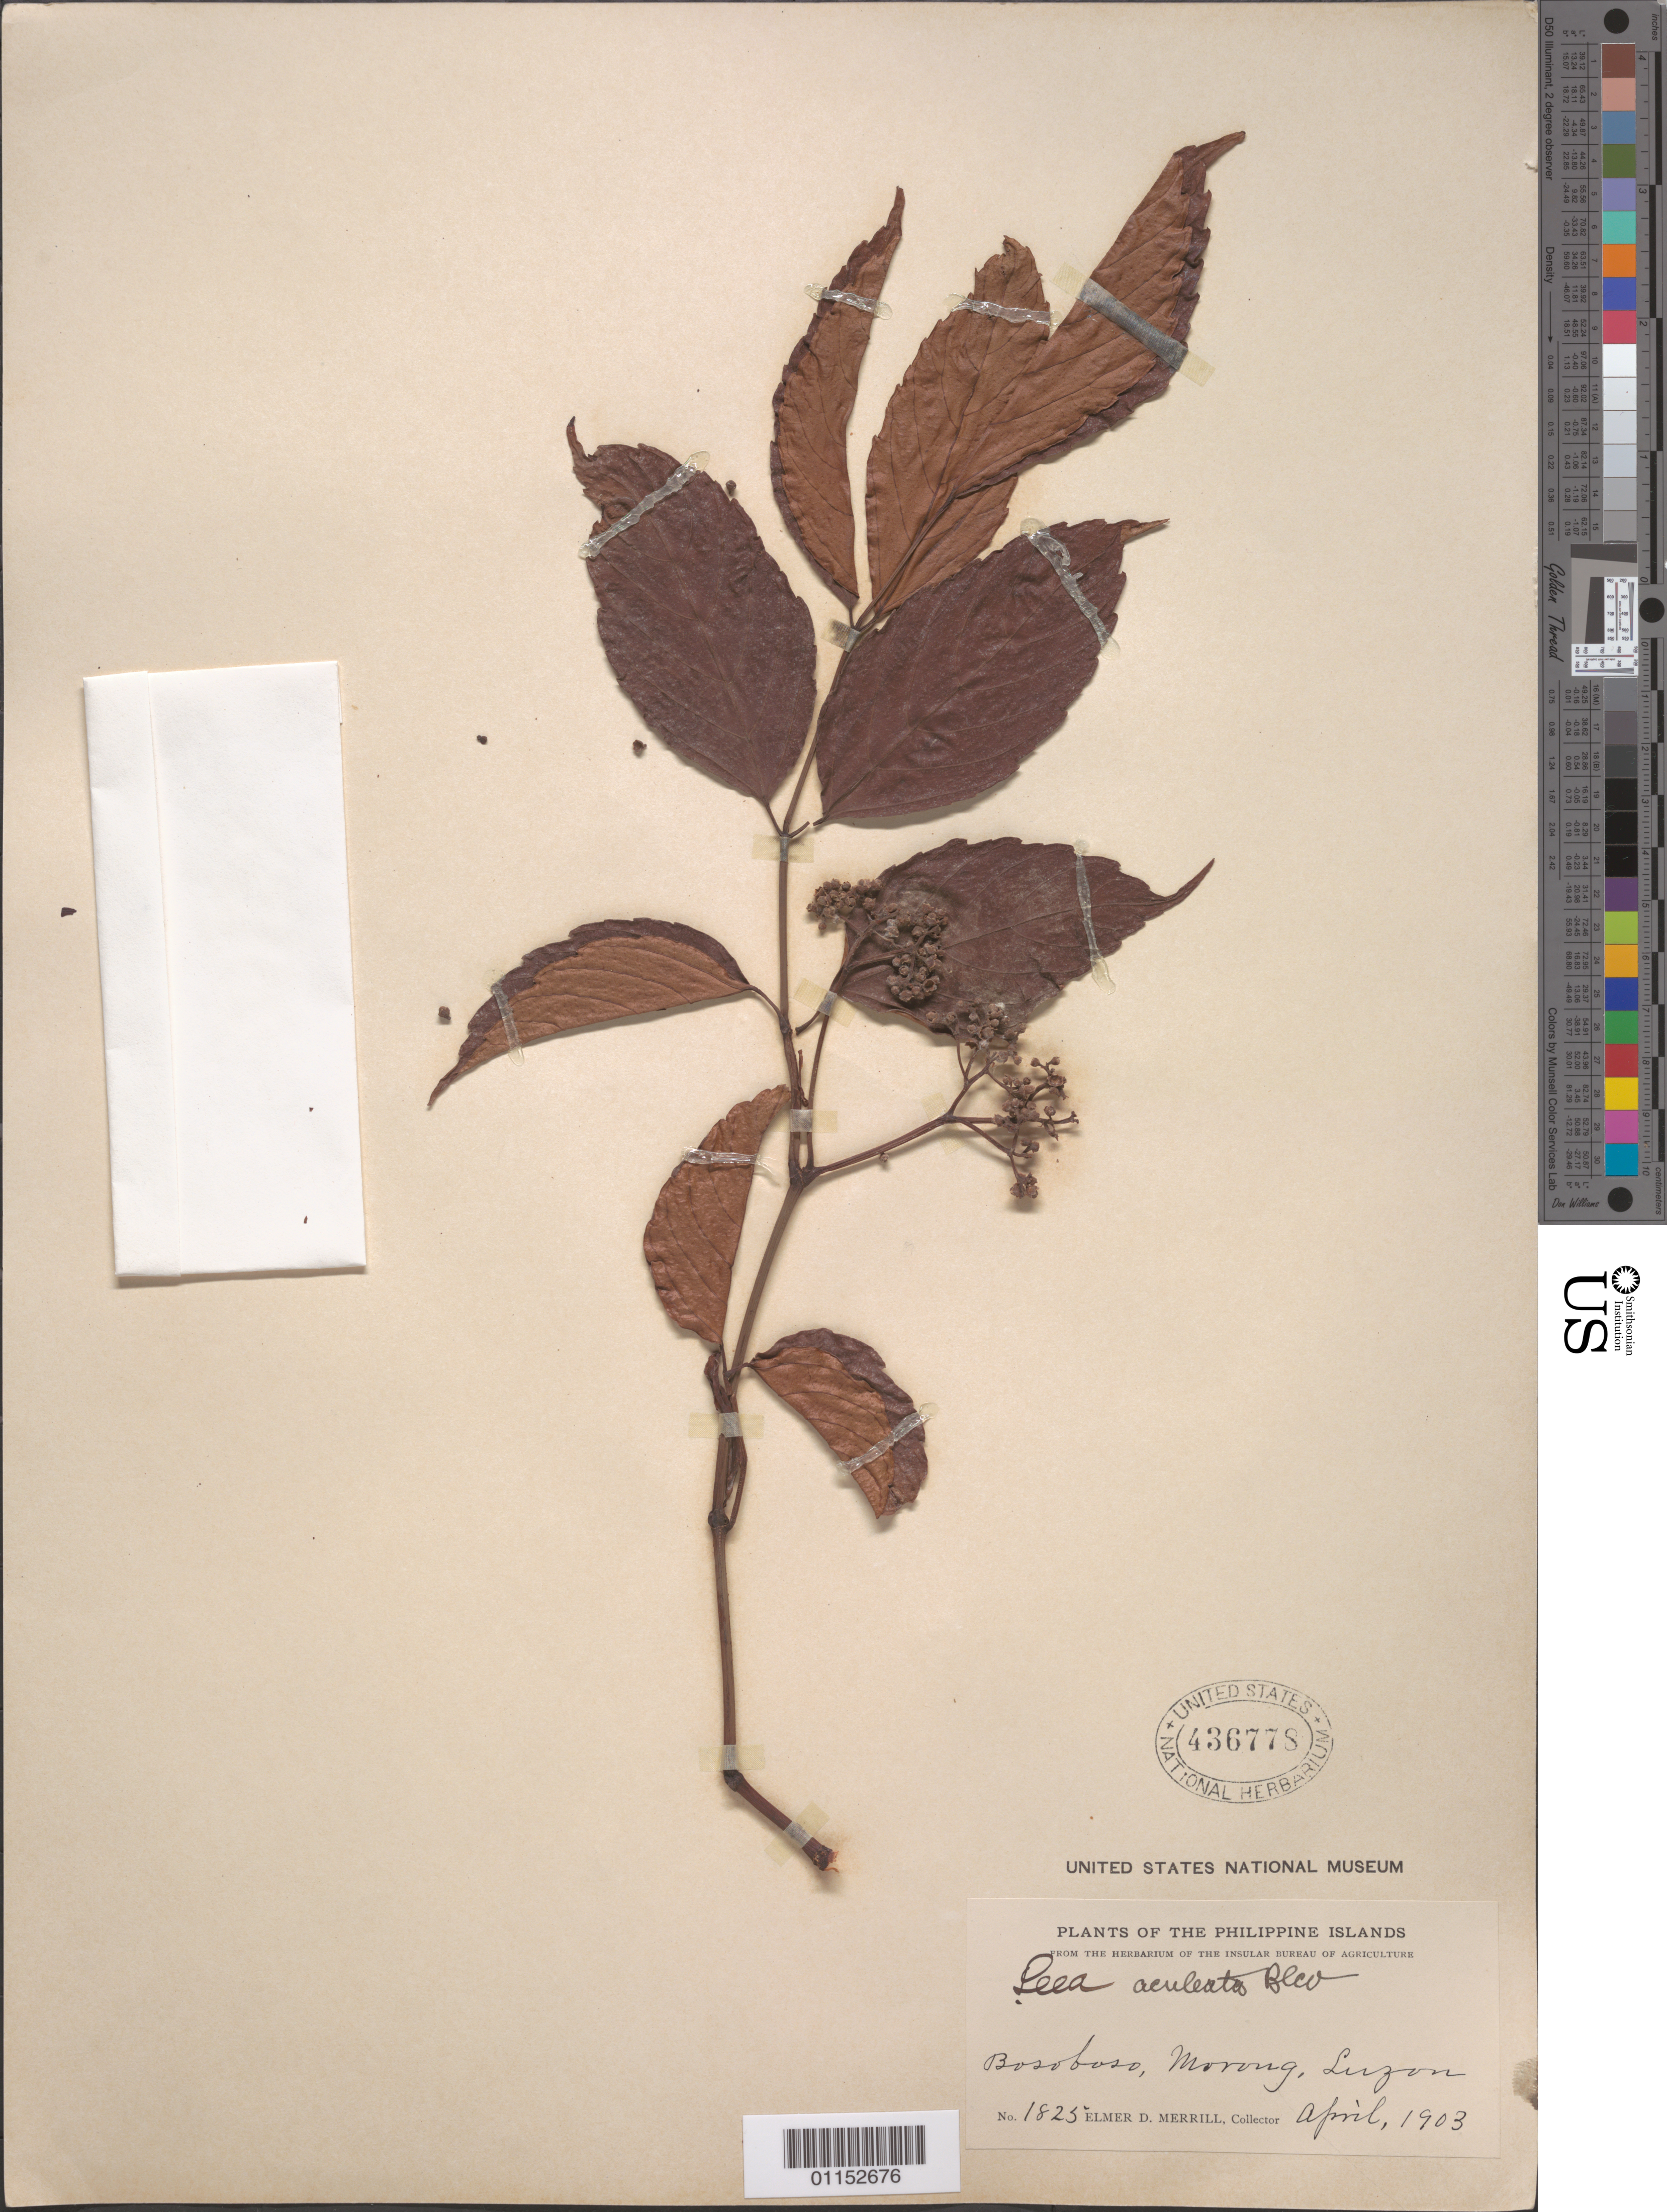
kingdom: Plantae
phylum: Tracheophyta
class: Magnoliopsida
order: Vitales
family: Vitaceae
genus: Leea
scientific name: Leea aculeata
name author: Blume ex Spreng.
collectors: E. D. Merrill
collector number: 1825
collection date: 1903-04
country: Philippines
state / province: Calabarzon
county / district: Rizal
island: Luzon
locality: Bosoboso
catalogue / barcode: US 436778